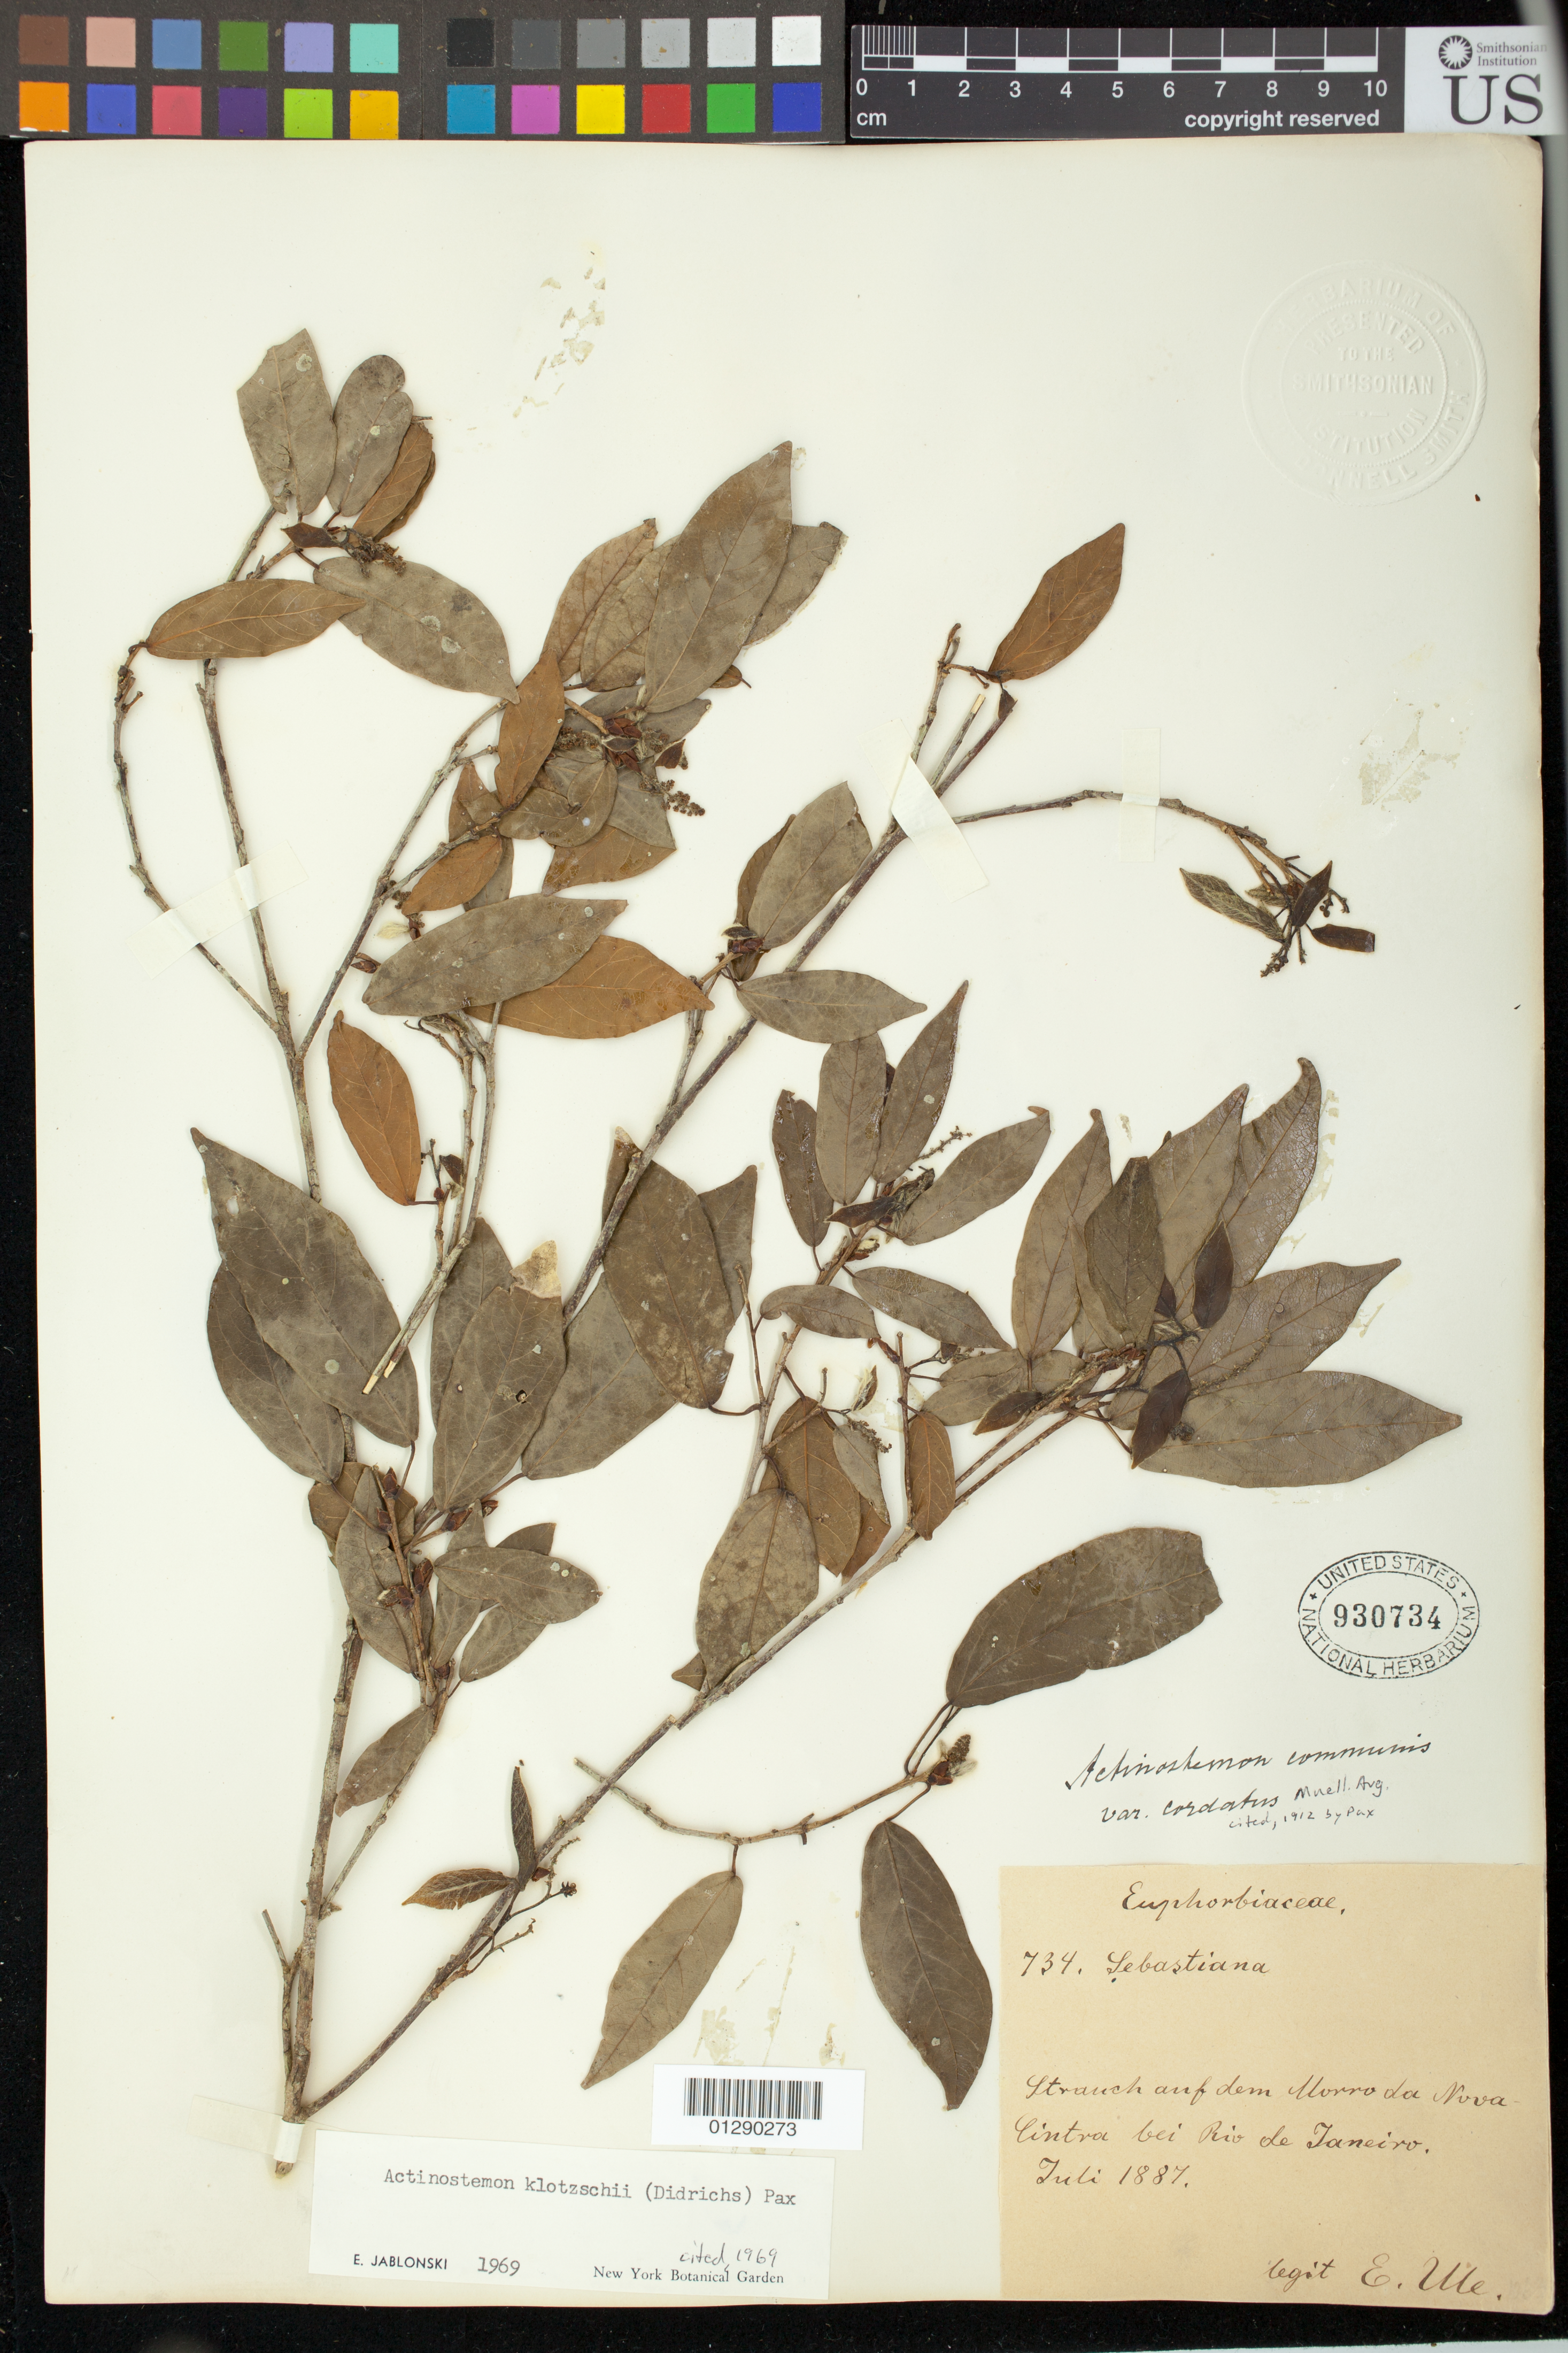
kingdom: Plantae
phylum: Tracheophyta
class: Magnoliopsida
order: Malpighiales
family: Euphorbiaceae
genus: Actinostemon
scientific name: Actinostemon klotzschii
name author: (Didr.) Pax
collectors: E. Ule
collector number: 734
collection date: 1887-07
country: Brazil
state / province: Rio de Janeiro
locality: Strauch auf dem Morro da Nova Cintra bei Rio de Taneiro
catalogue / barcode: US 930734